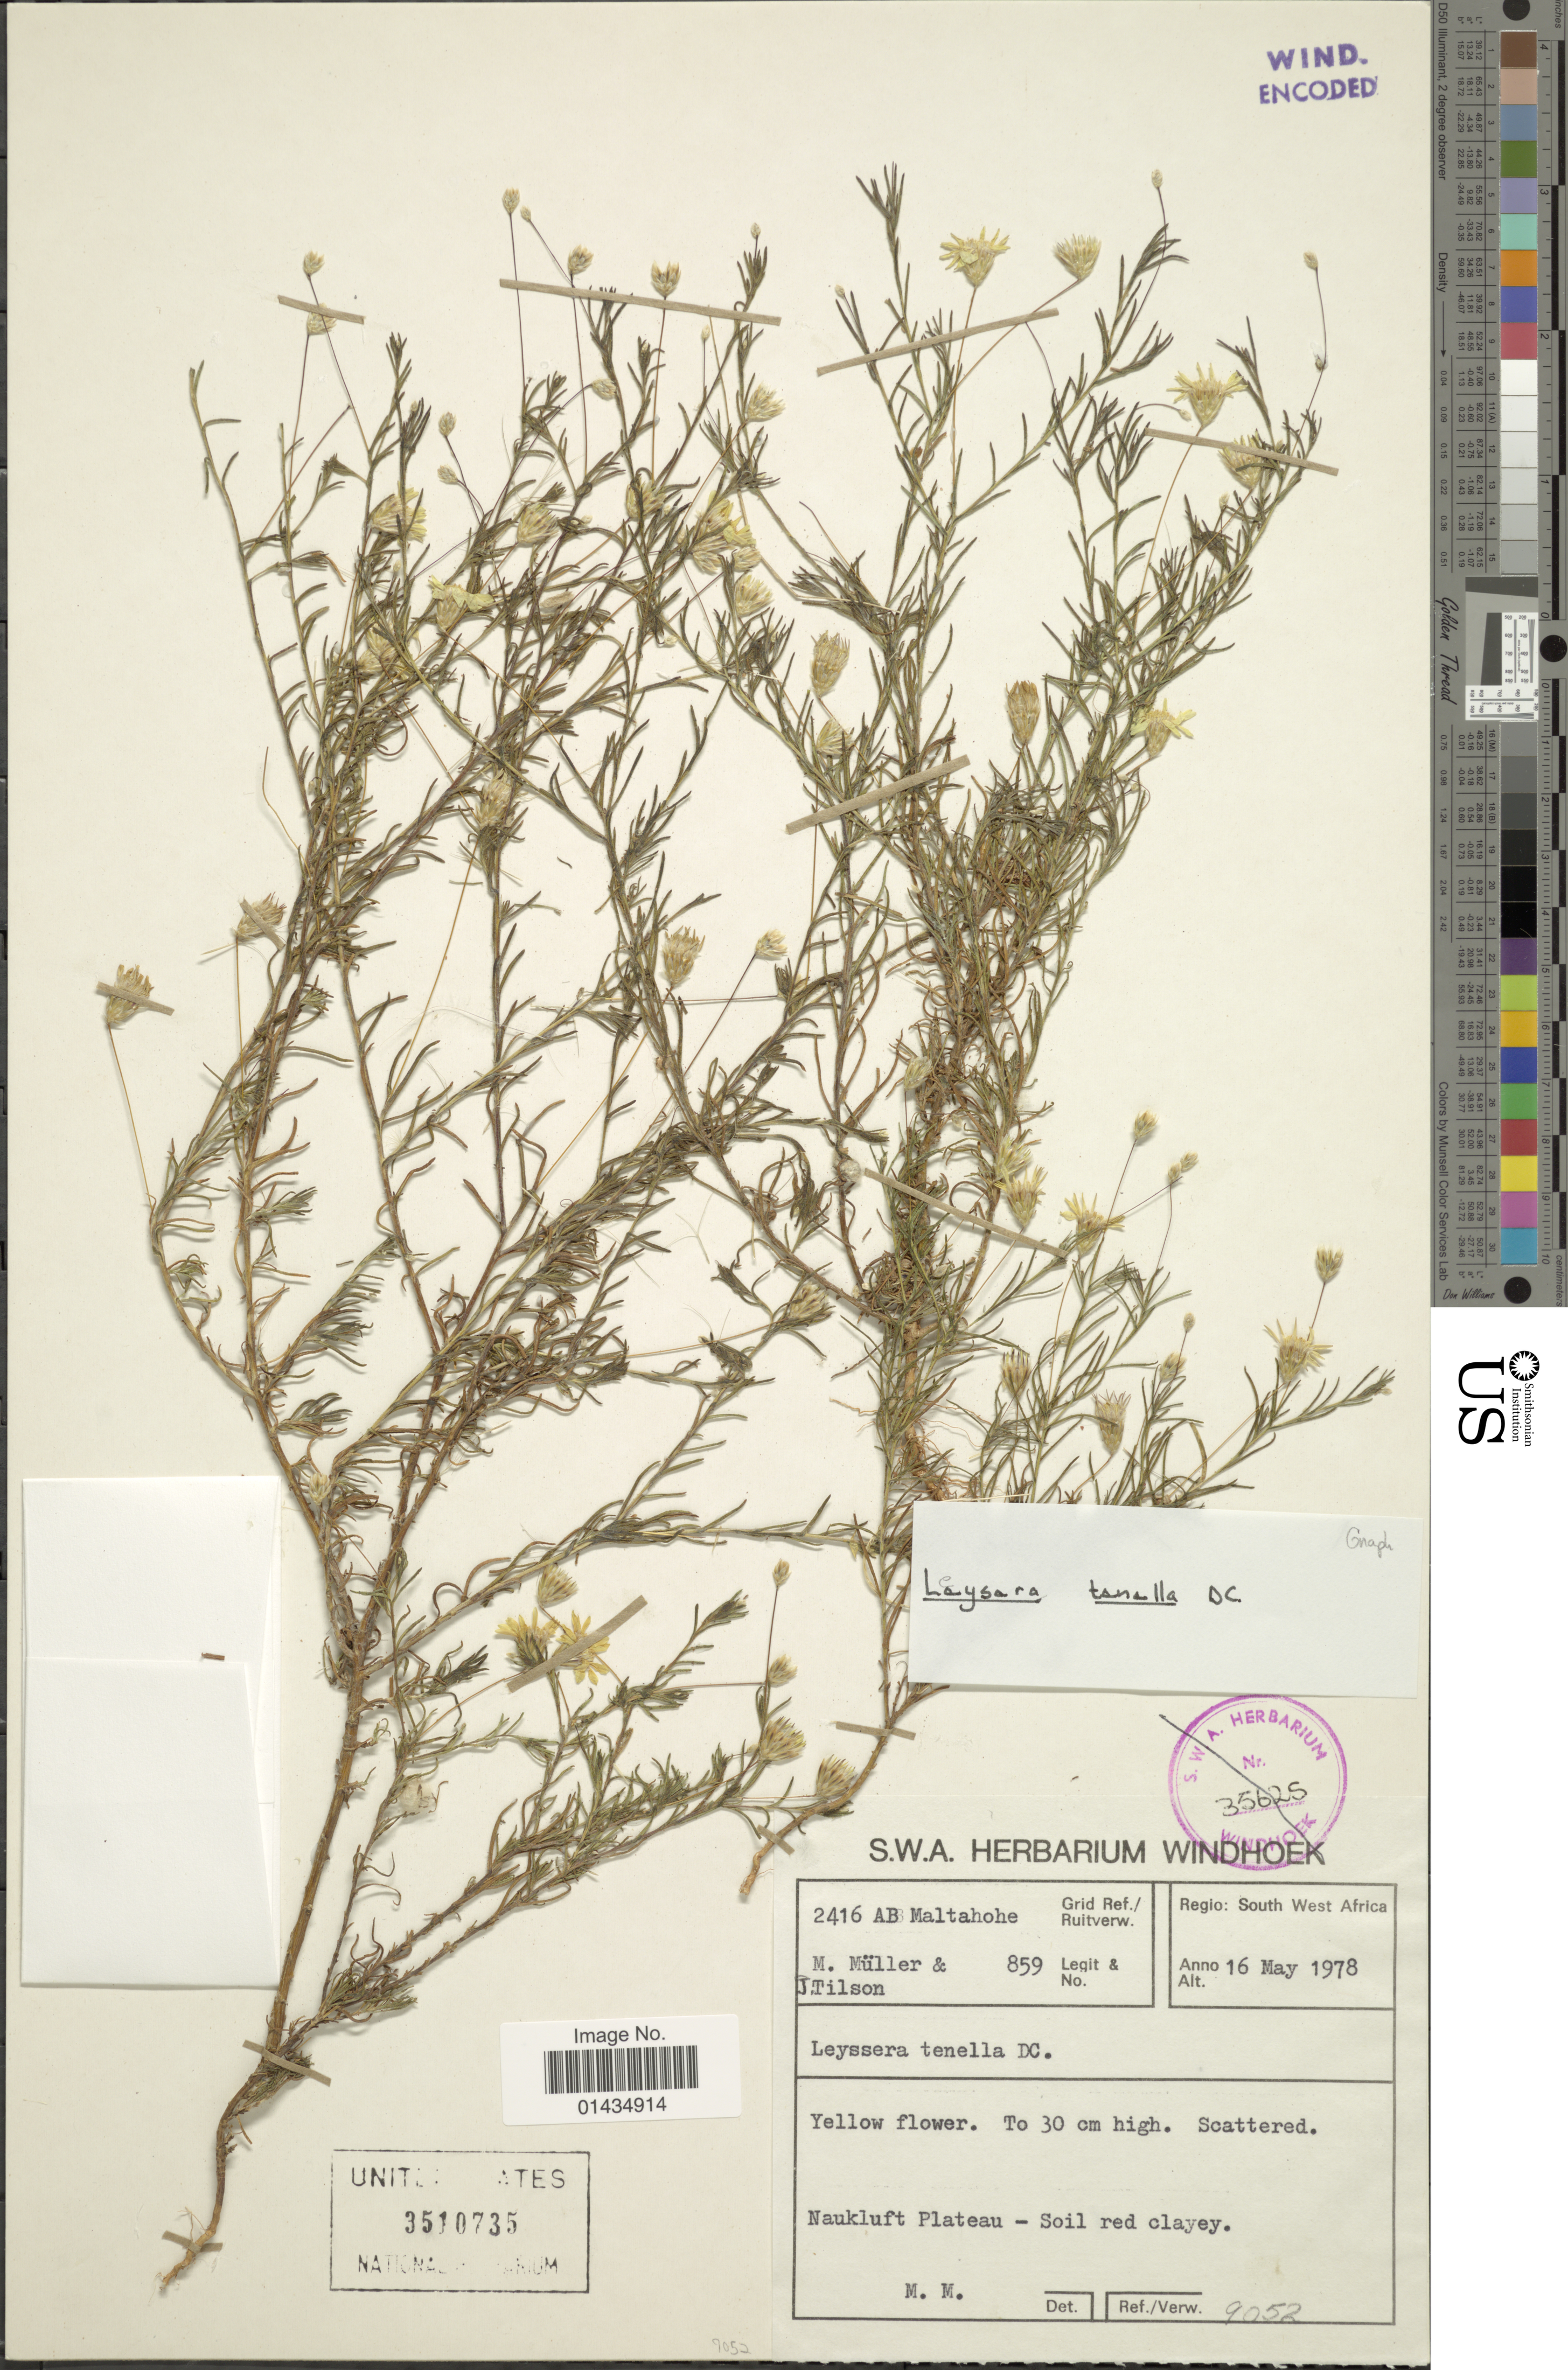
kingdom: Plantae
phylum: Tracheophyta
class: Magnoliopsida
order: Asterales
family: Asteraceae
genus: Leysera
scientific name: Leysera tenella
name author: DC.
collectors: M. Muller & Tilson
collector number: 859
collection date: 1978-05-16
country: South Africa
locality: South West Africa, Naukluft Plateau, 2416 AB Maltahohe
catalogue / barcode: US 3510735